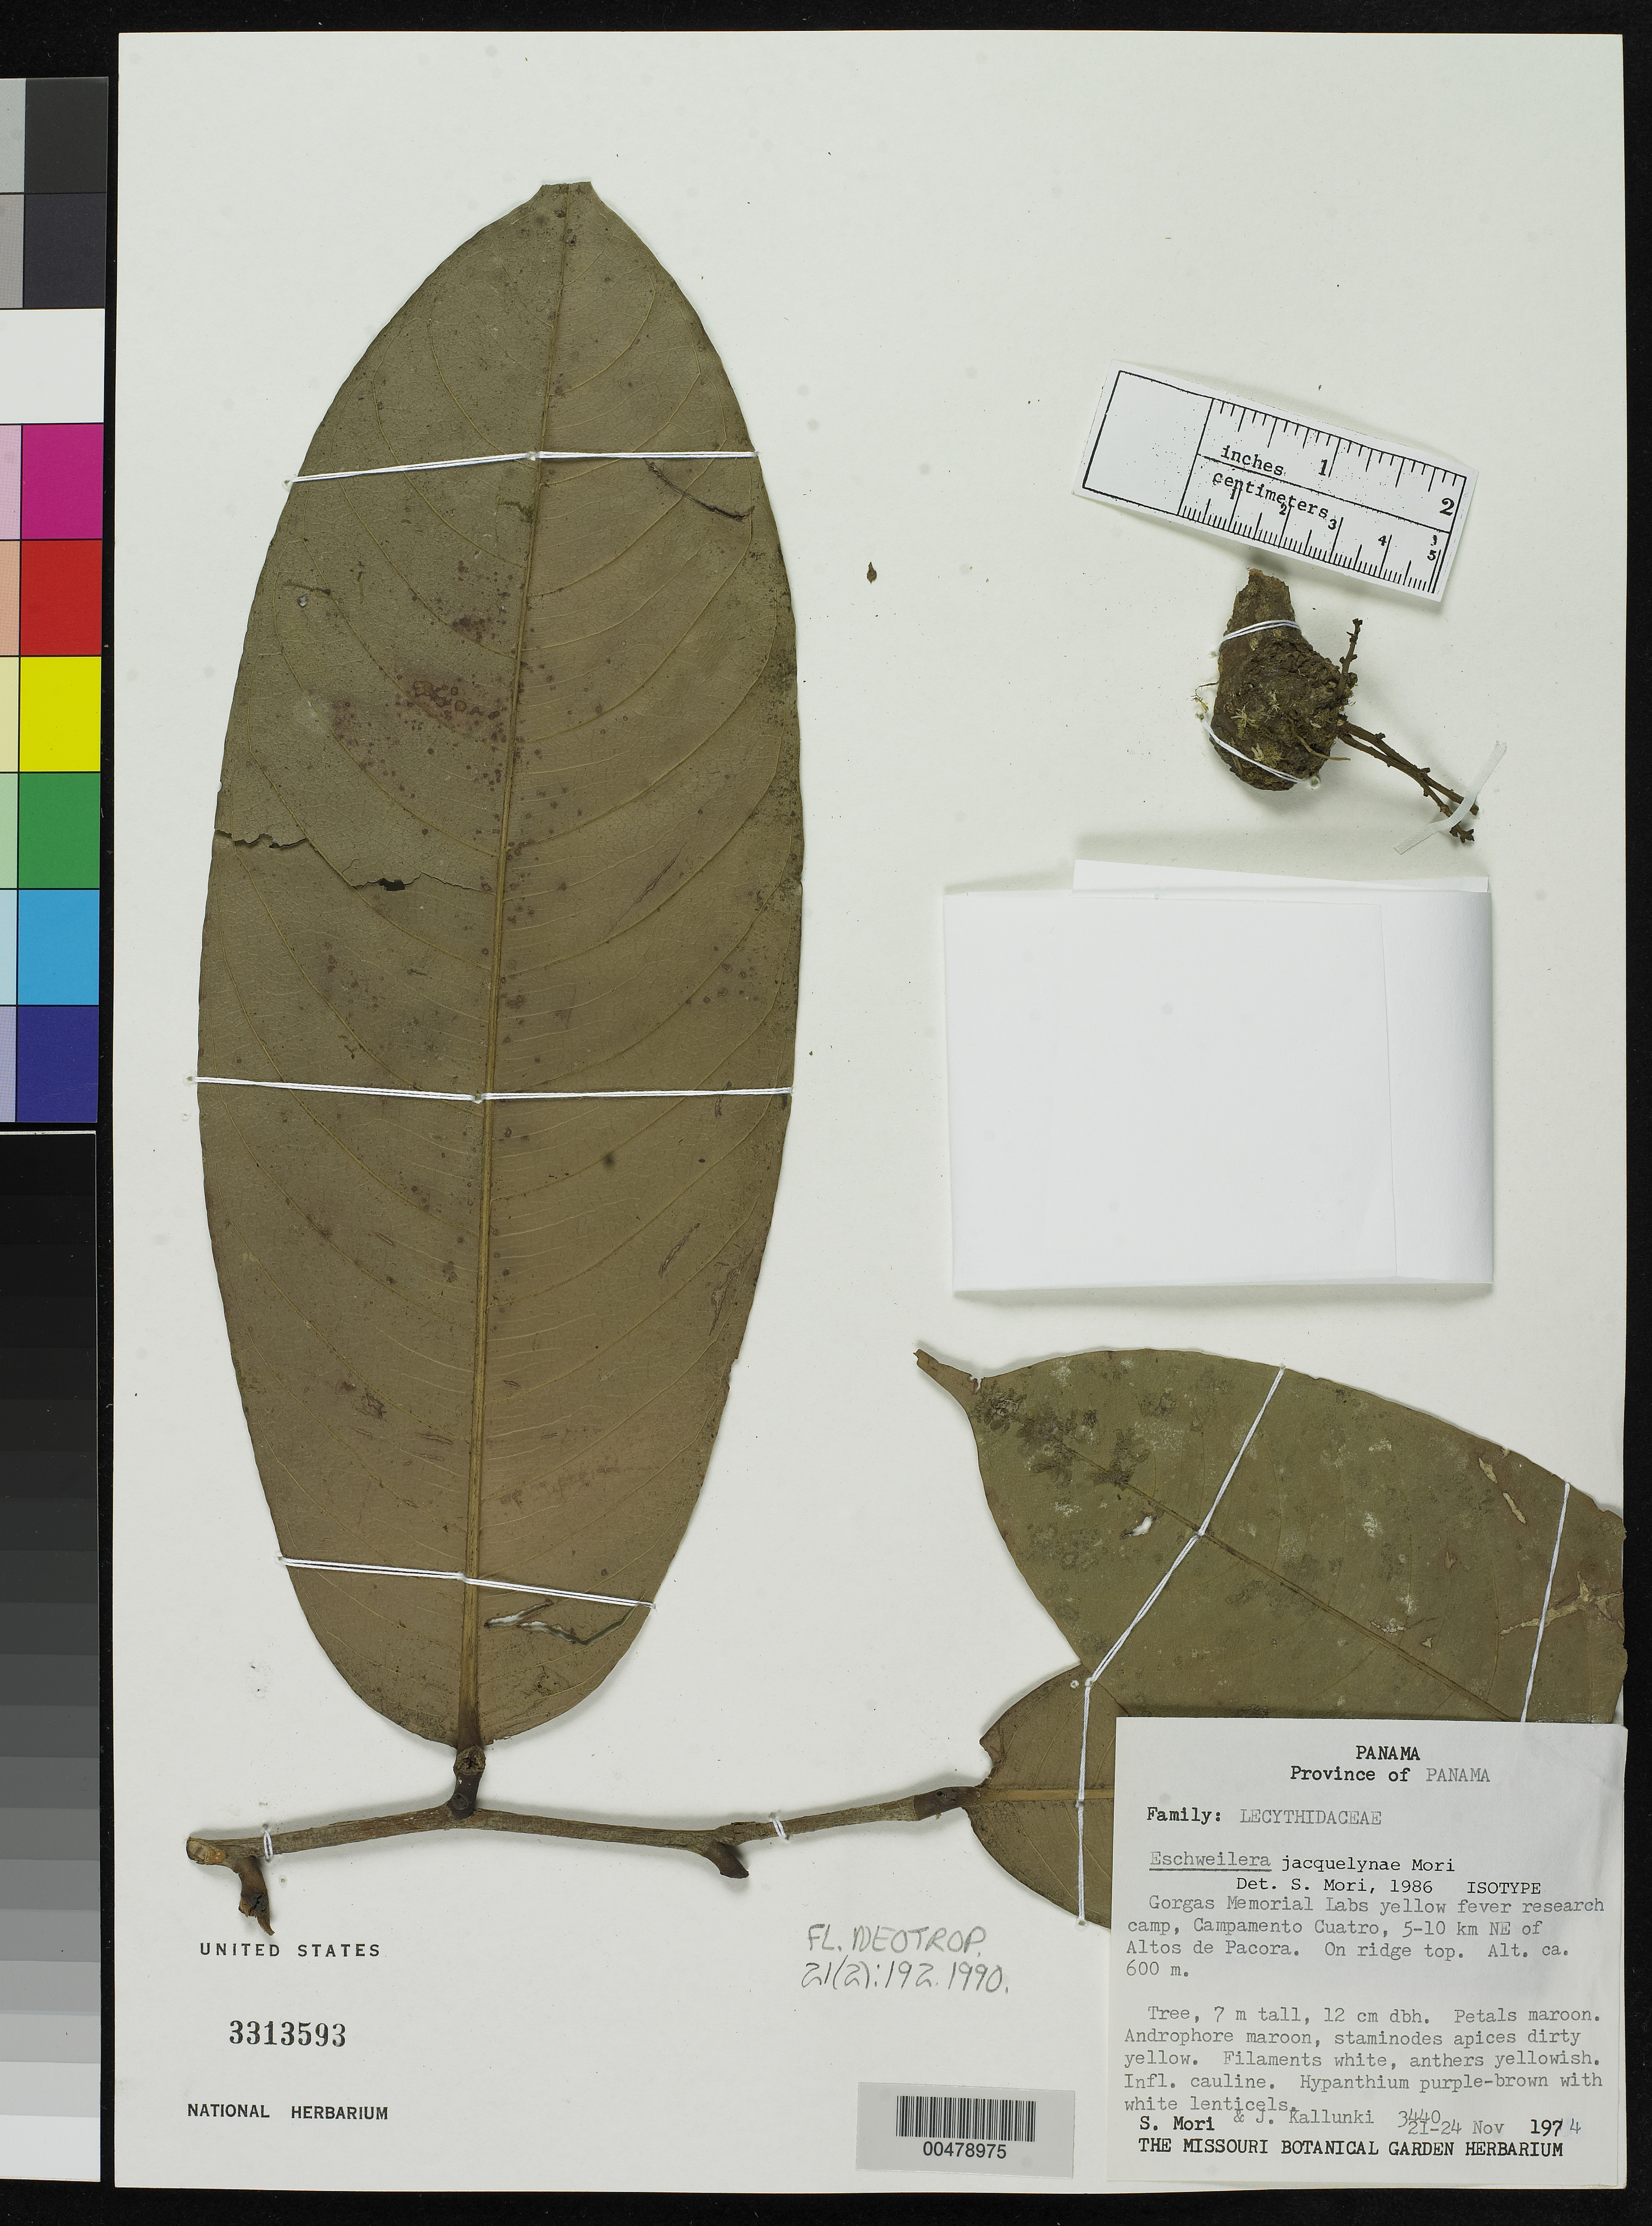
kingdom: Plantae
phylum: Tracheophyta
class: Magnoliopsida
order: Ericales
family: Lecythidaceae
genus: Eschweilera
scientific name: Eschweilera jacquelyniae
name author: S.A. Mori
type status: Isotype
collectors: S. Mori & J. Kallunki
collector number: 3440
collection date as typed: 21 Nov 1974 to 24 Nov 1974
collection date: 1974-11-21/1974-11-24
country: Panama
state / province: Panamá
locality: Gorgas Memorial Labs Yellow Fever Research Camp, Campamento Cuatro, 5-10 km NE of Altos de Pacora.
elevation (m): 600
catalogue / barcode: US 3313593